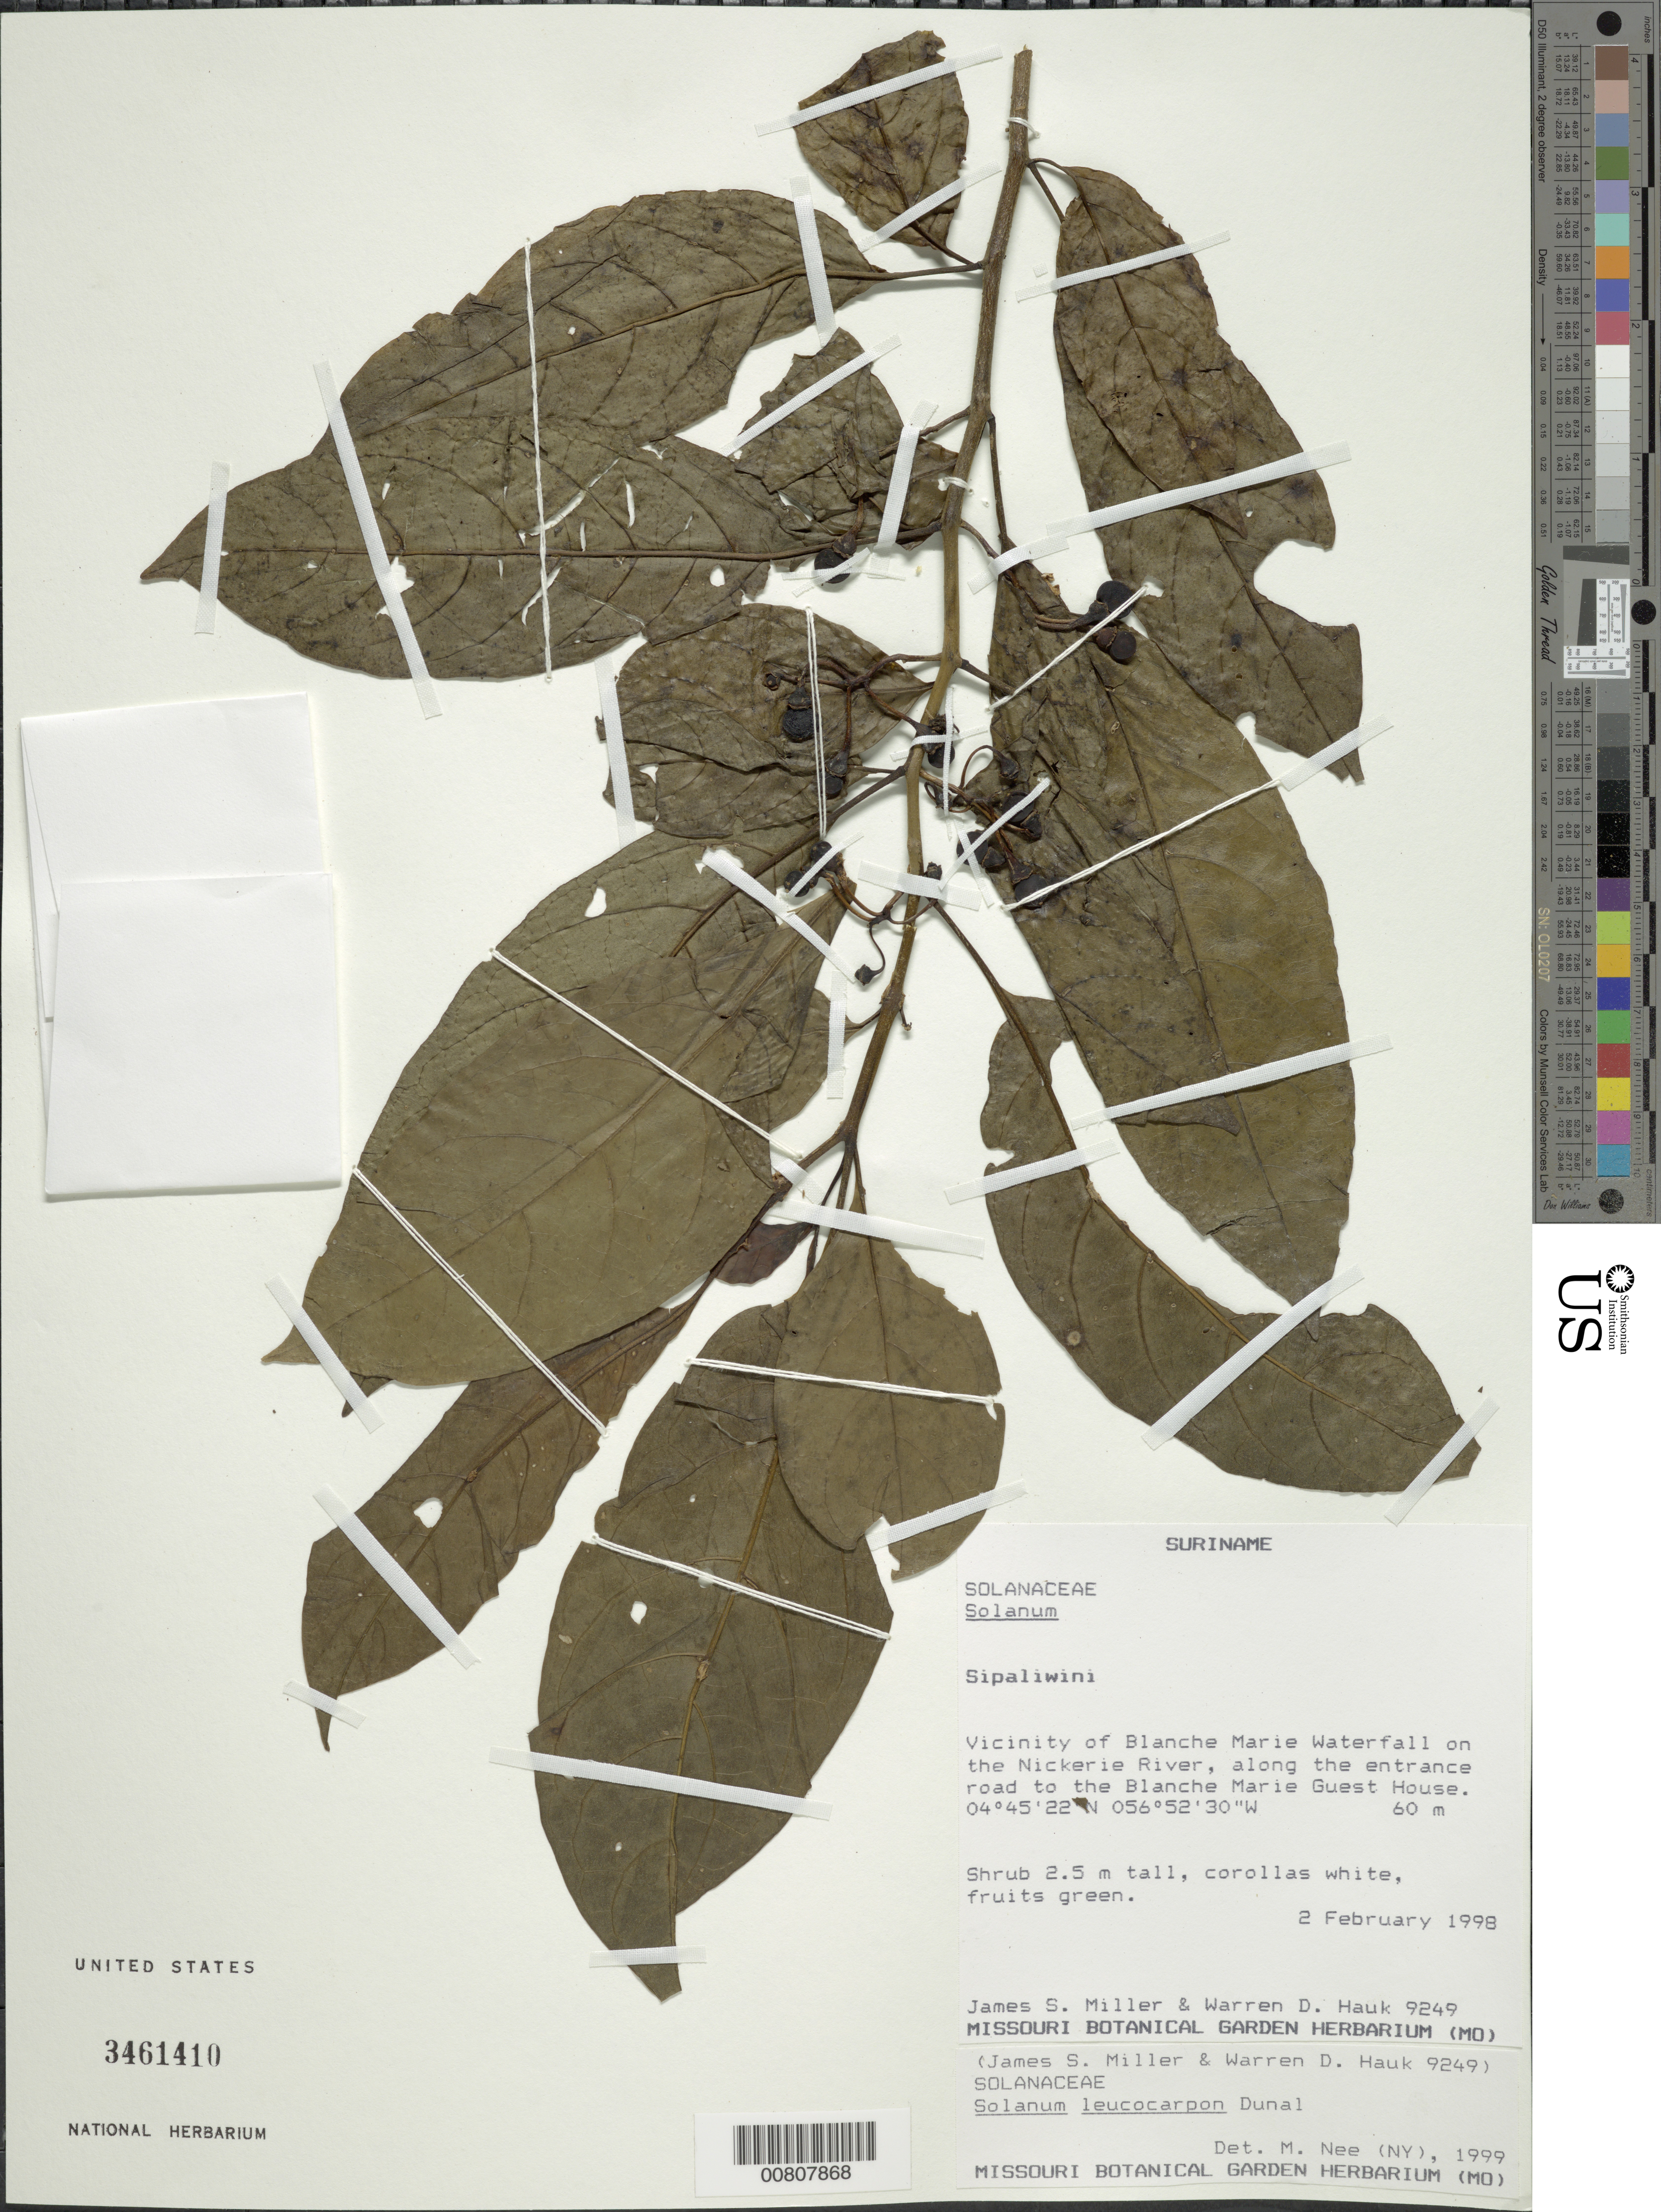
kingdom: Plantae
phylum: Tracheophyta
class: Magnoliopsida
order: Solanales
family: Solanaceae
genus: Solanum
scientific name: Solanum leucocarpon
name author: Dunal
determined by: Nee, Michael H.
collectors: J. S. Miller & W. Hauk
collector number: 9249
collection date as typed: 2 Feb 1998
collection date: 1998-02-02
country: Suriname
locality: Blanche Marie falls, vic., on Nickerie R., along the entrance road to Blanche Marie Guest House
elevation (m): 60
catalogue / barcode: US 3461410